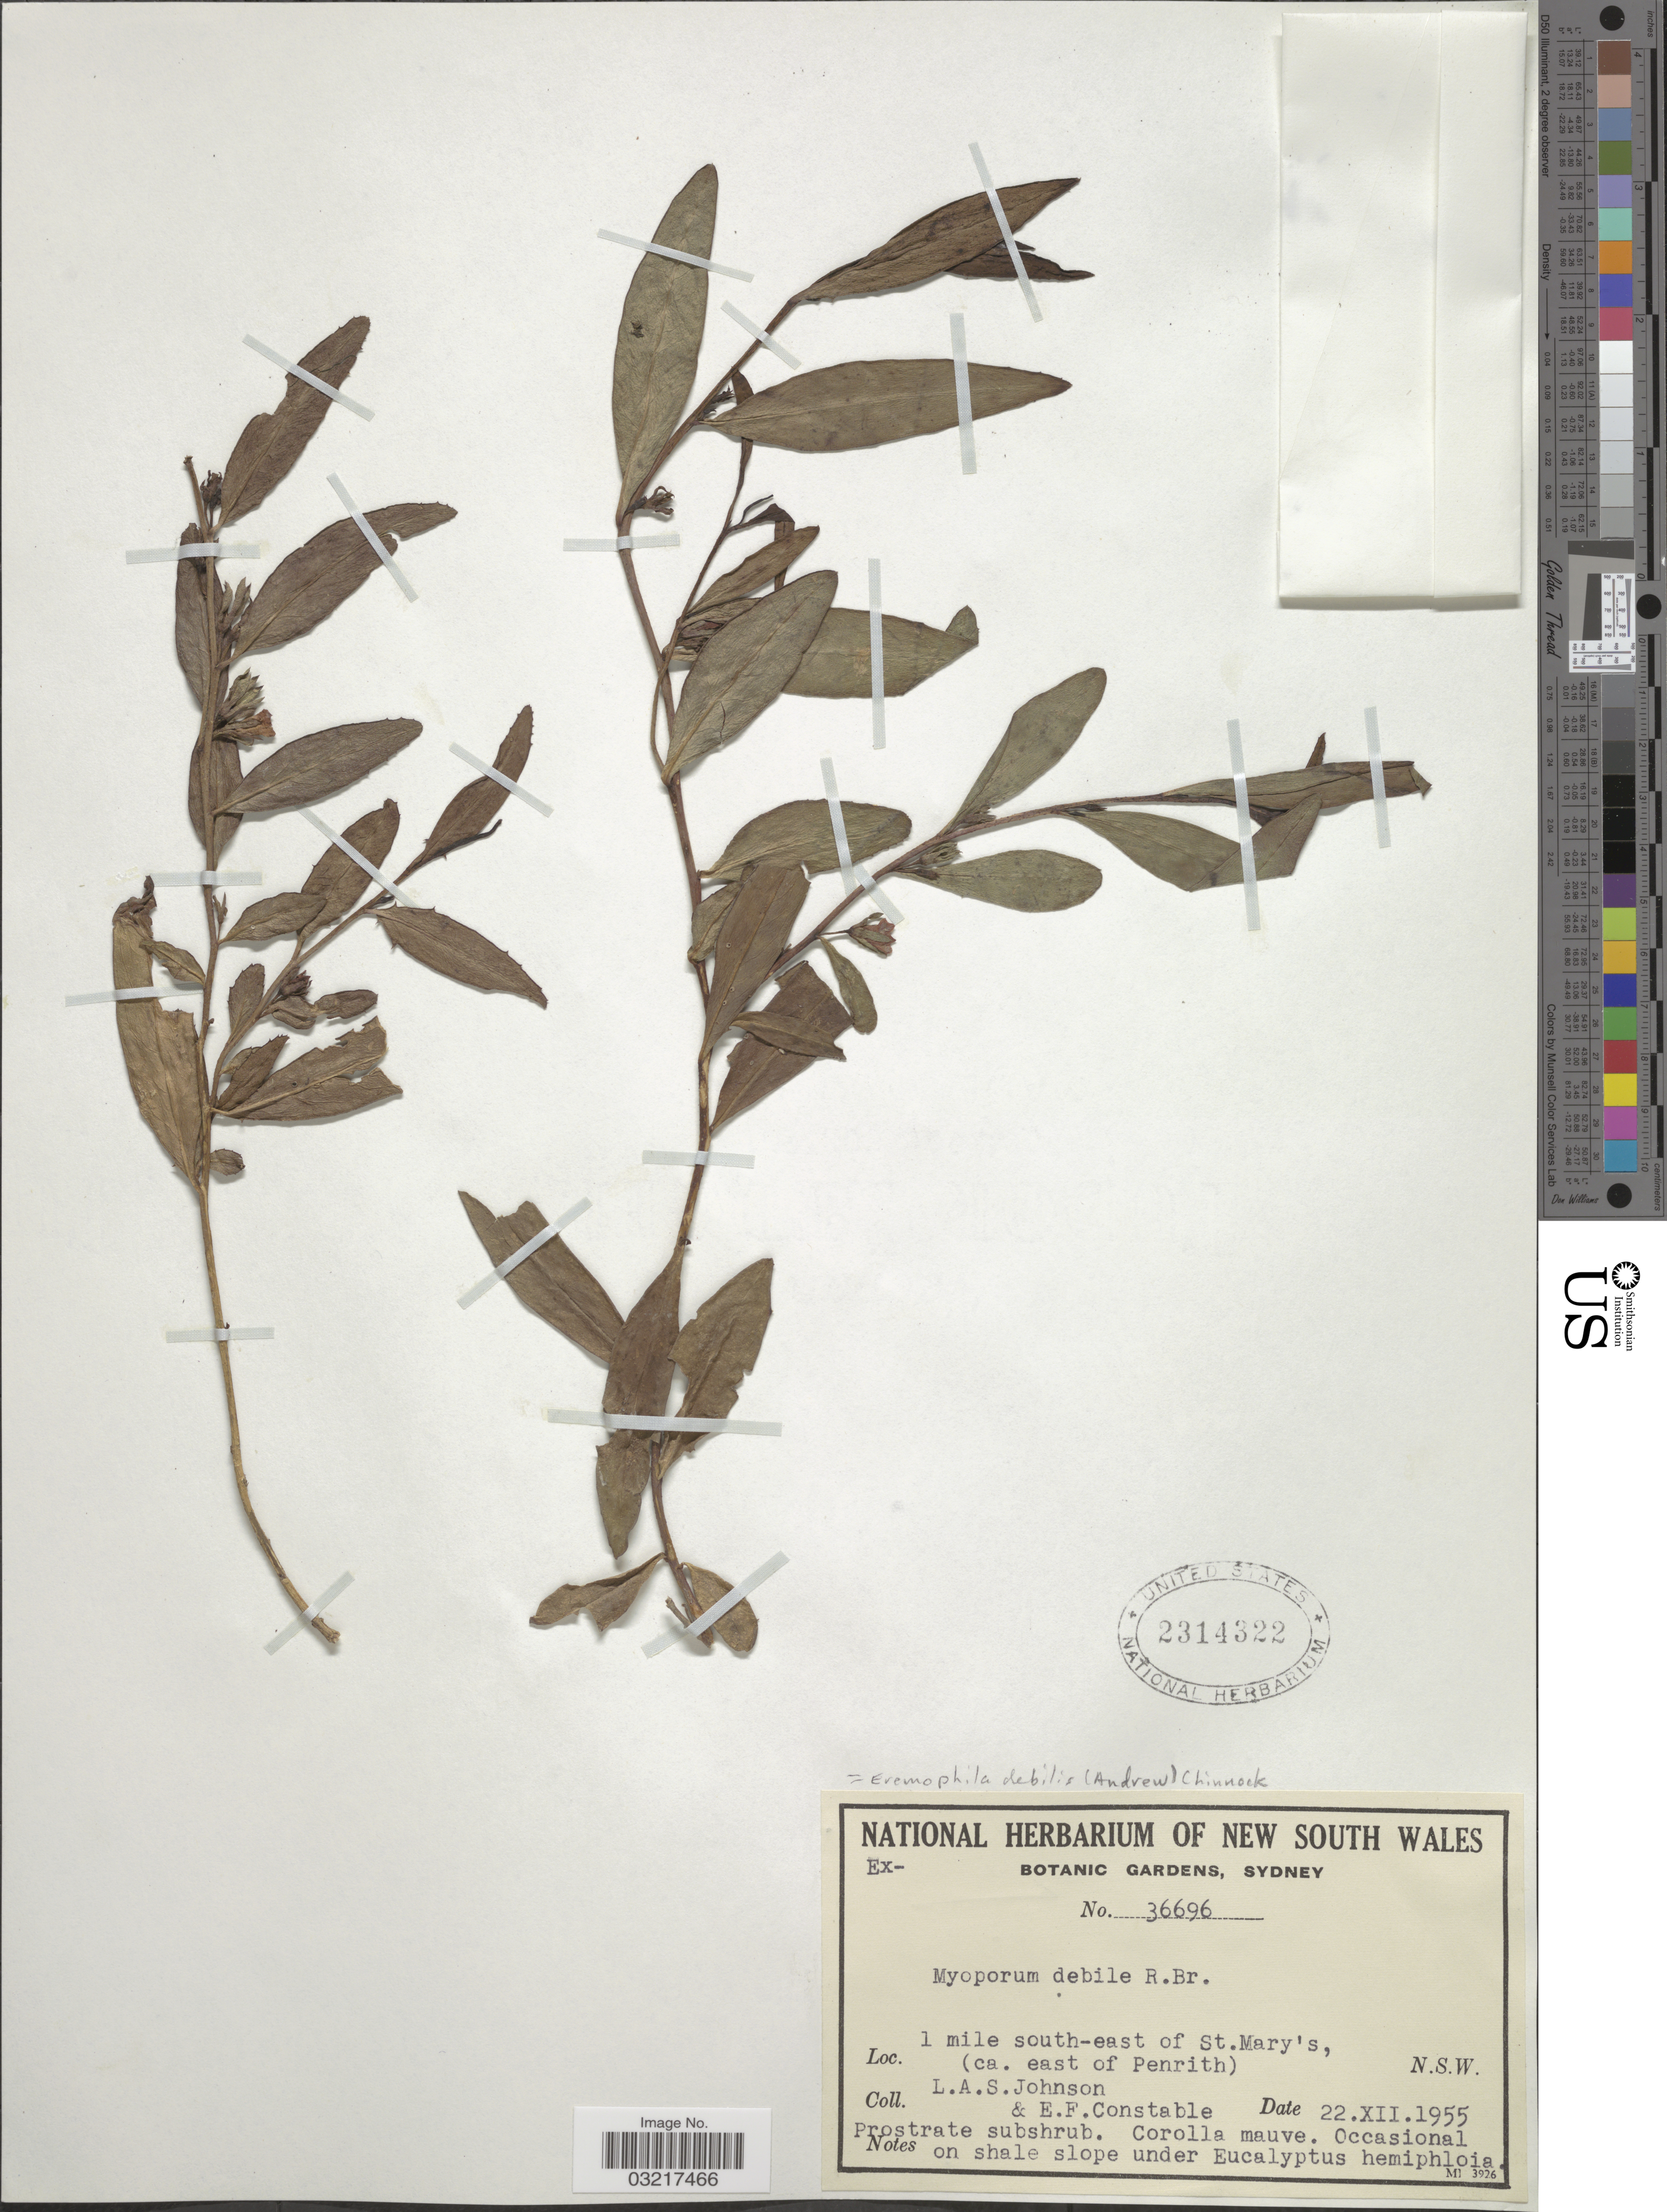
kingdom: Plantae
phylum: Tracheophyta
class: Magnoliopsida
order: Lamiales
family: Scrophulariaceae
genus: Eremophila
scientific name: Eremophila debilis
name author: (Schltr.) Chinnock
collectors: L. A. S. Johnson & E. F. Constable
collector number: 36696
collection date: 1955-12-22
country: Australia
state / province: New South Wales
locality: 1 mile southeast of St. Mary's, (ca. east of Penrith).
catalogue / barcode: US 2314322